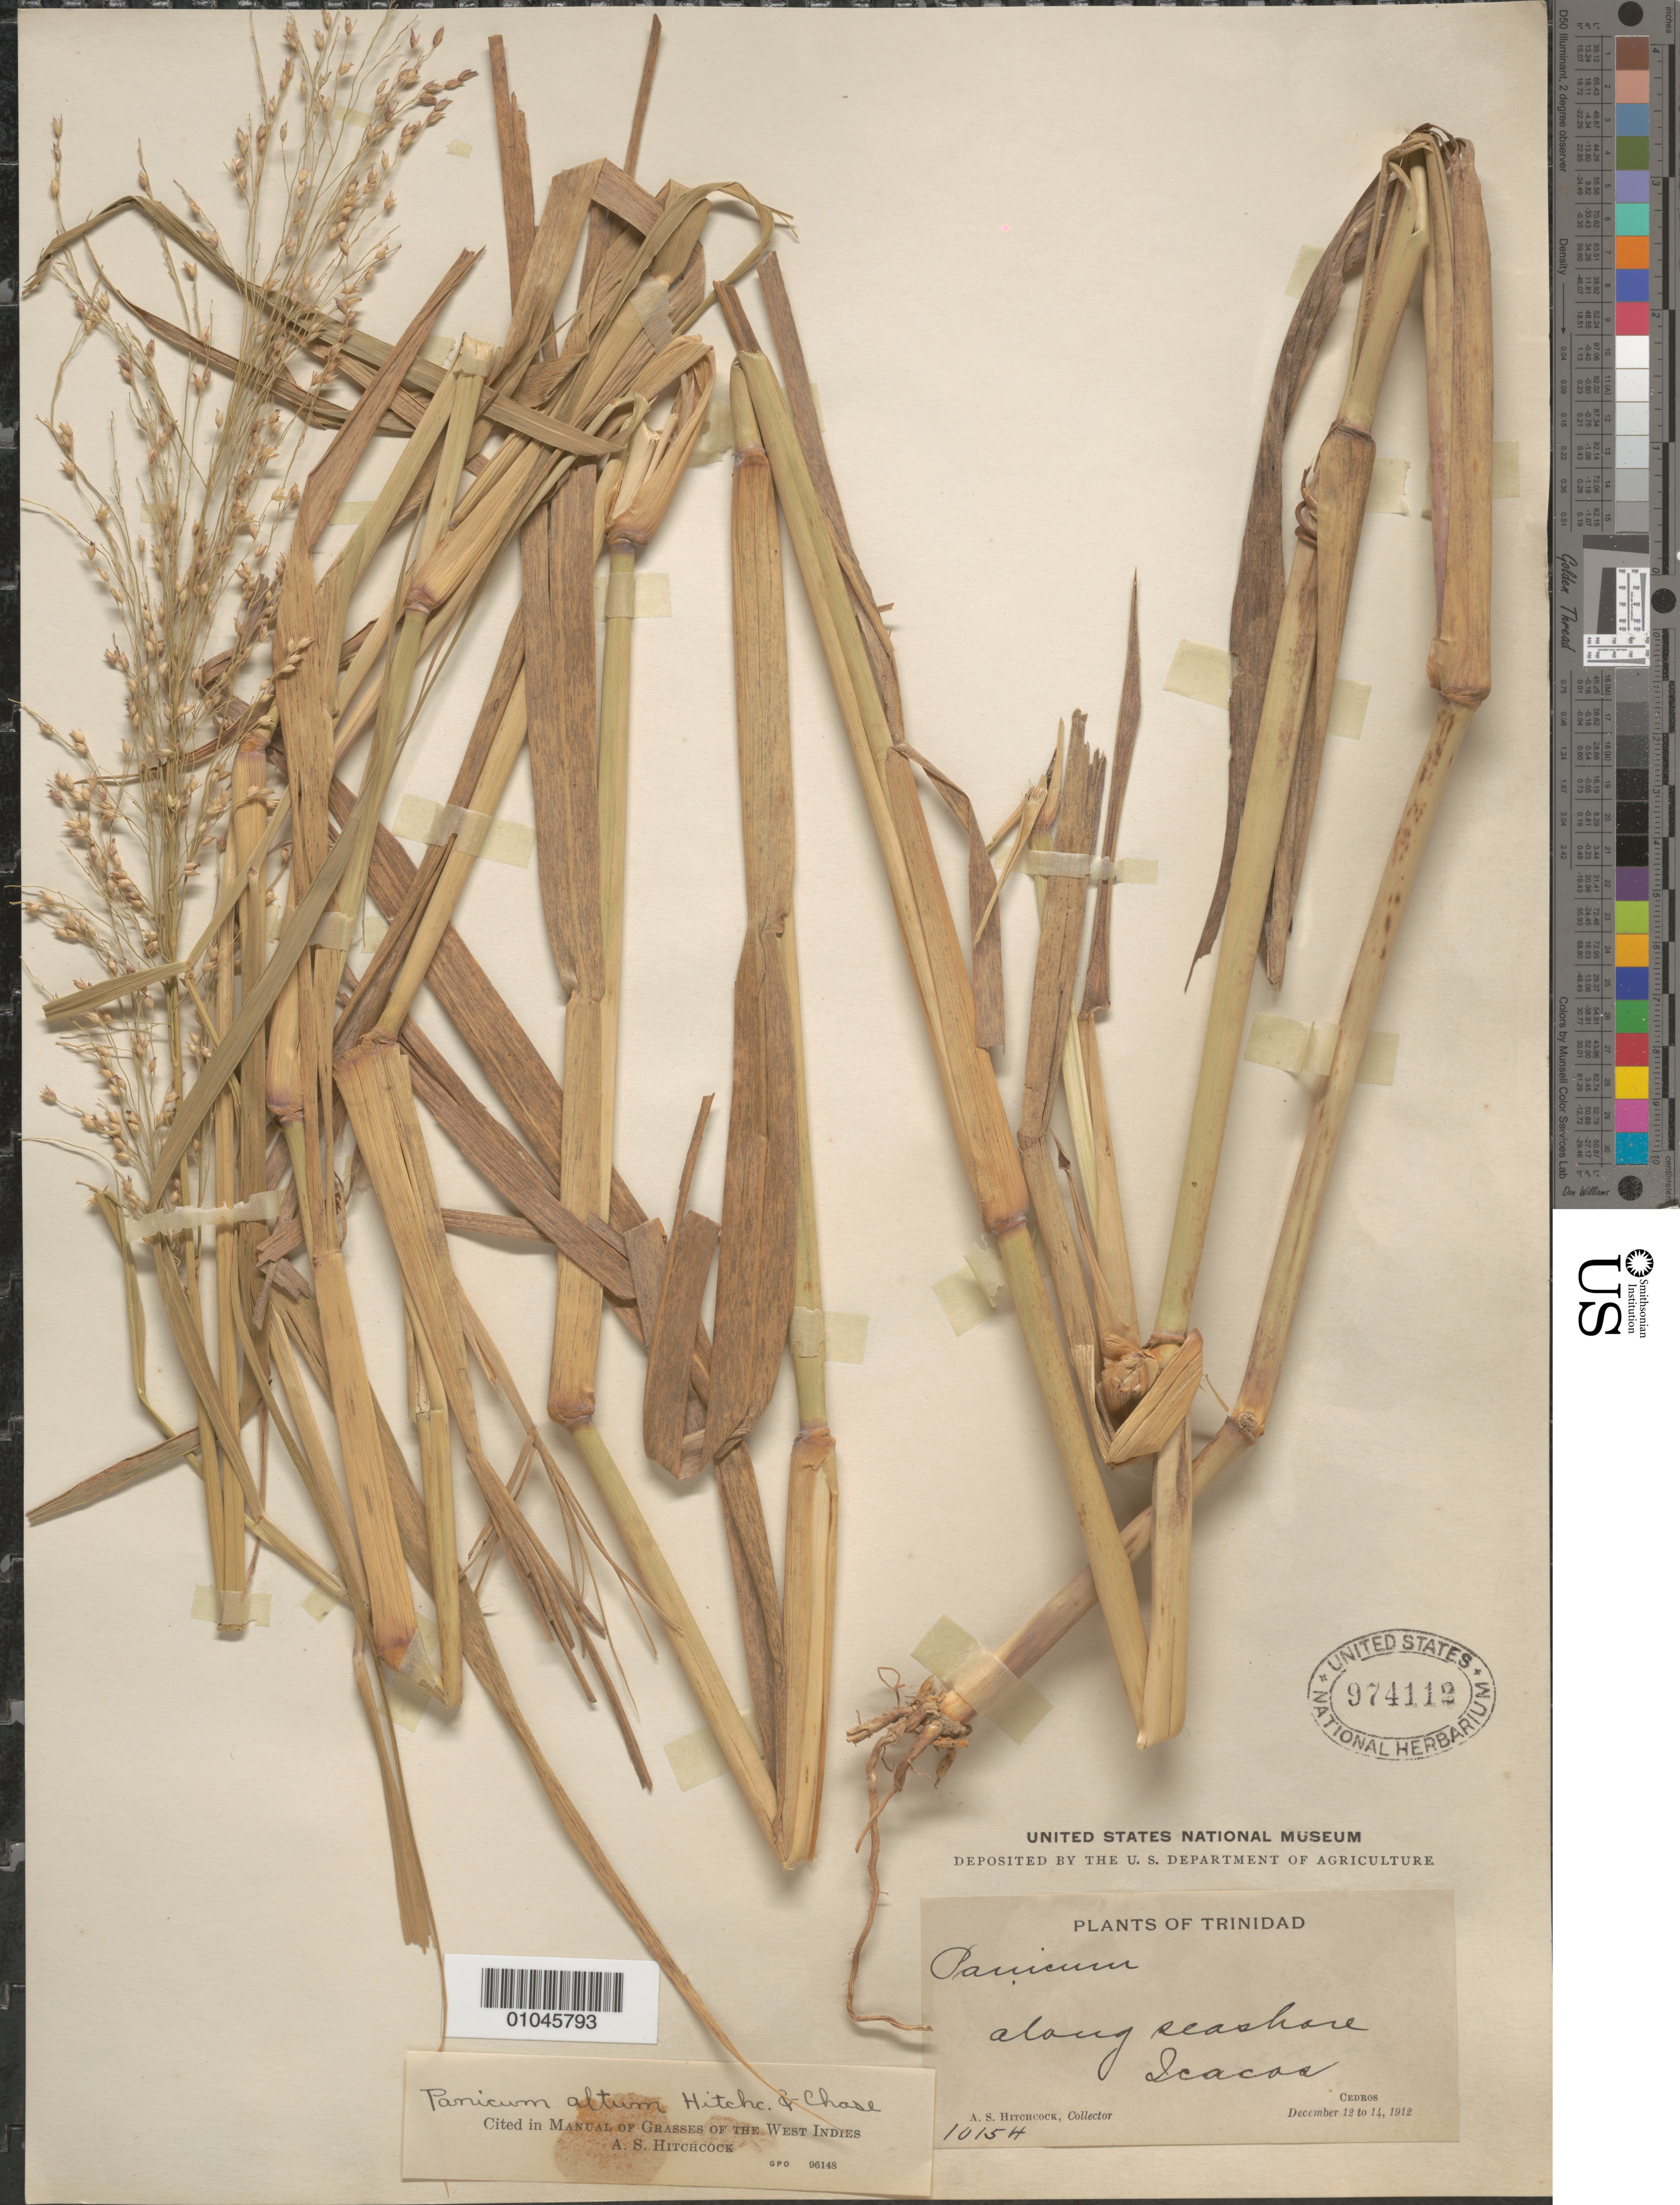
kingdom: Plantae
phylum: Tracheophyta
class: Liliopsida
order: Poales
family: Poaceae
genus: Panicum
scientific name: Panicum albemarlense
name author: Ashe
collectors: A. S. Hitchcock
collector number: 10154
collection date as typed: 12 Dec 1912 to 14 Dec 1912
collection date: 1912-12-12/1912-12-14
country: Trinidad and Tobago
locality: Along seashore, beach.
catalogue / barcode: US 974112